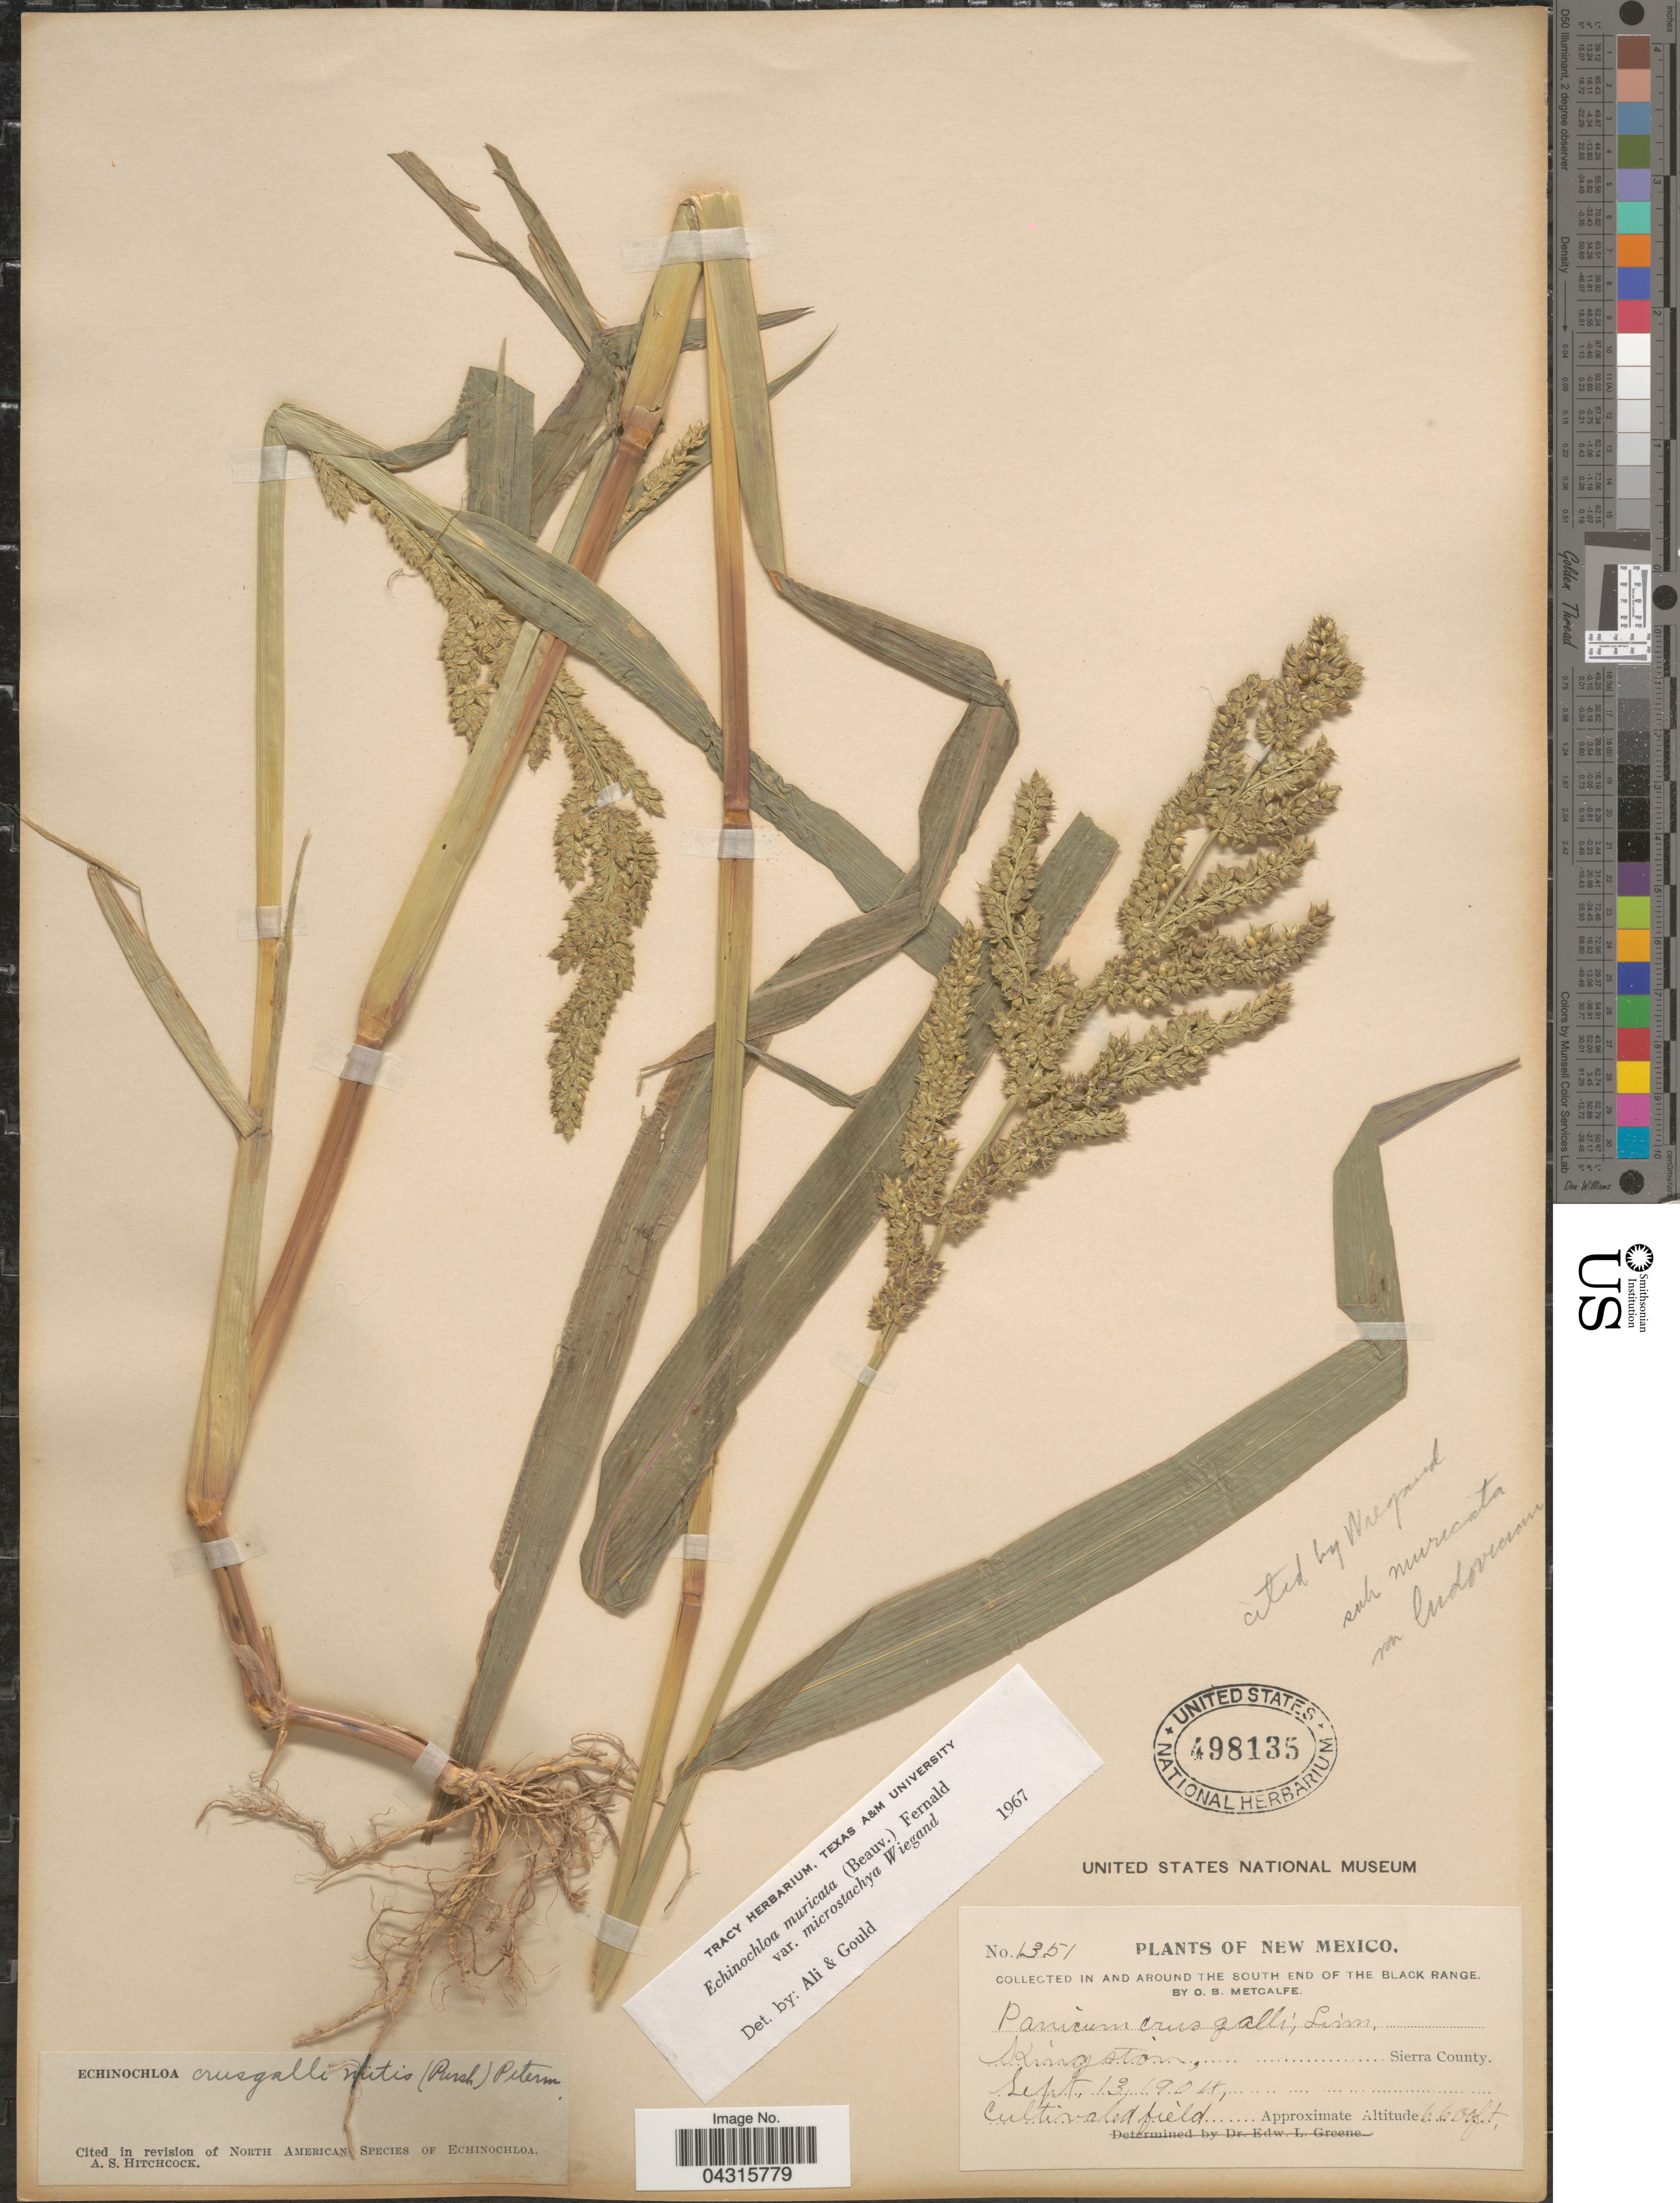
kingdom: Plantae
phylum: Tracheophyta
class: Liliopsida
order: Poales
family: Poaceae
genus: Echinochloa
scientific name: Echinochloa muricata var. microstachya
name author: Wiegand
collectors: O. B. Metcalfe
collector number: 1351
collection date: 1904-09-13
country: United States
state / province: New Mexico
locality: In and around the South end of the Black Range. Kingston, Sierra County.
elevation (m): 2012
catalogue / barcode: US 498135